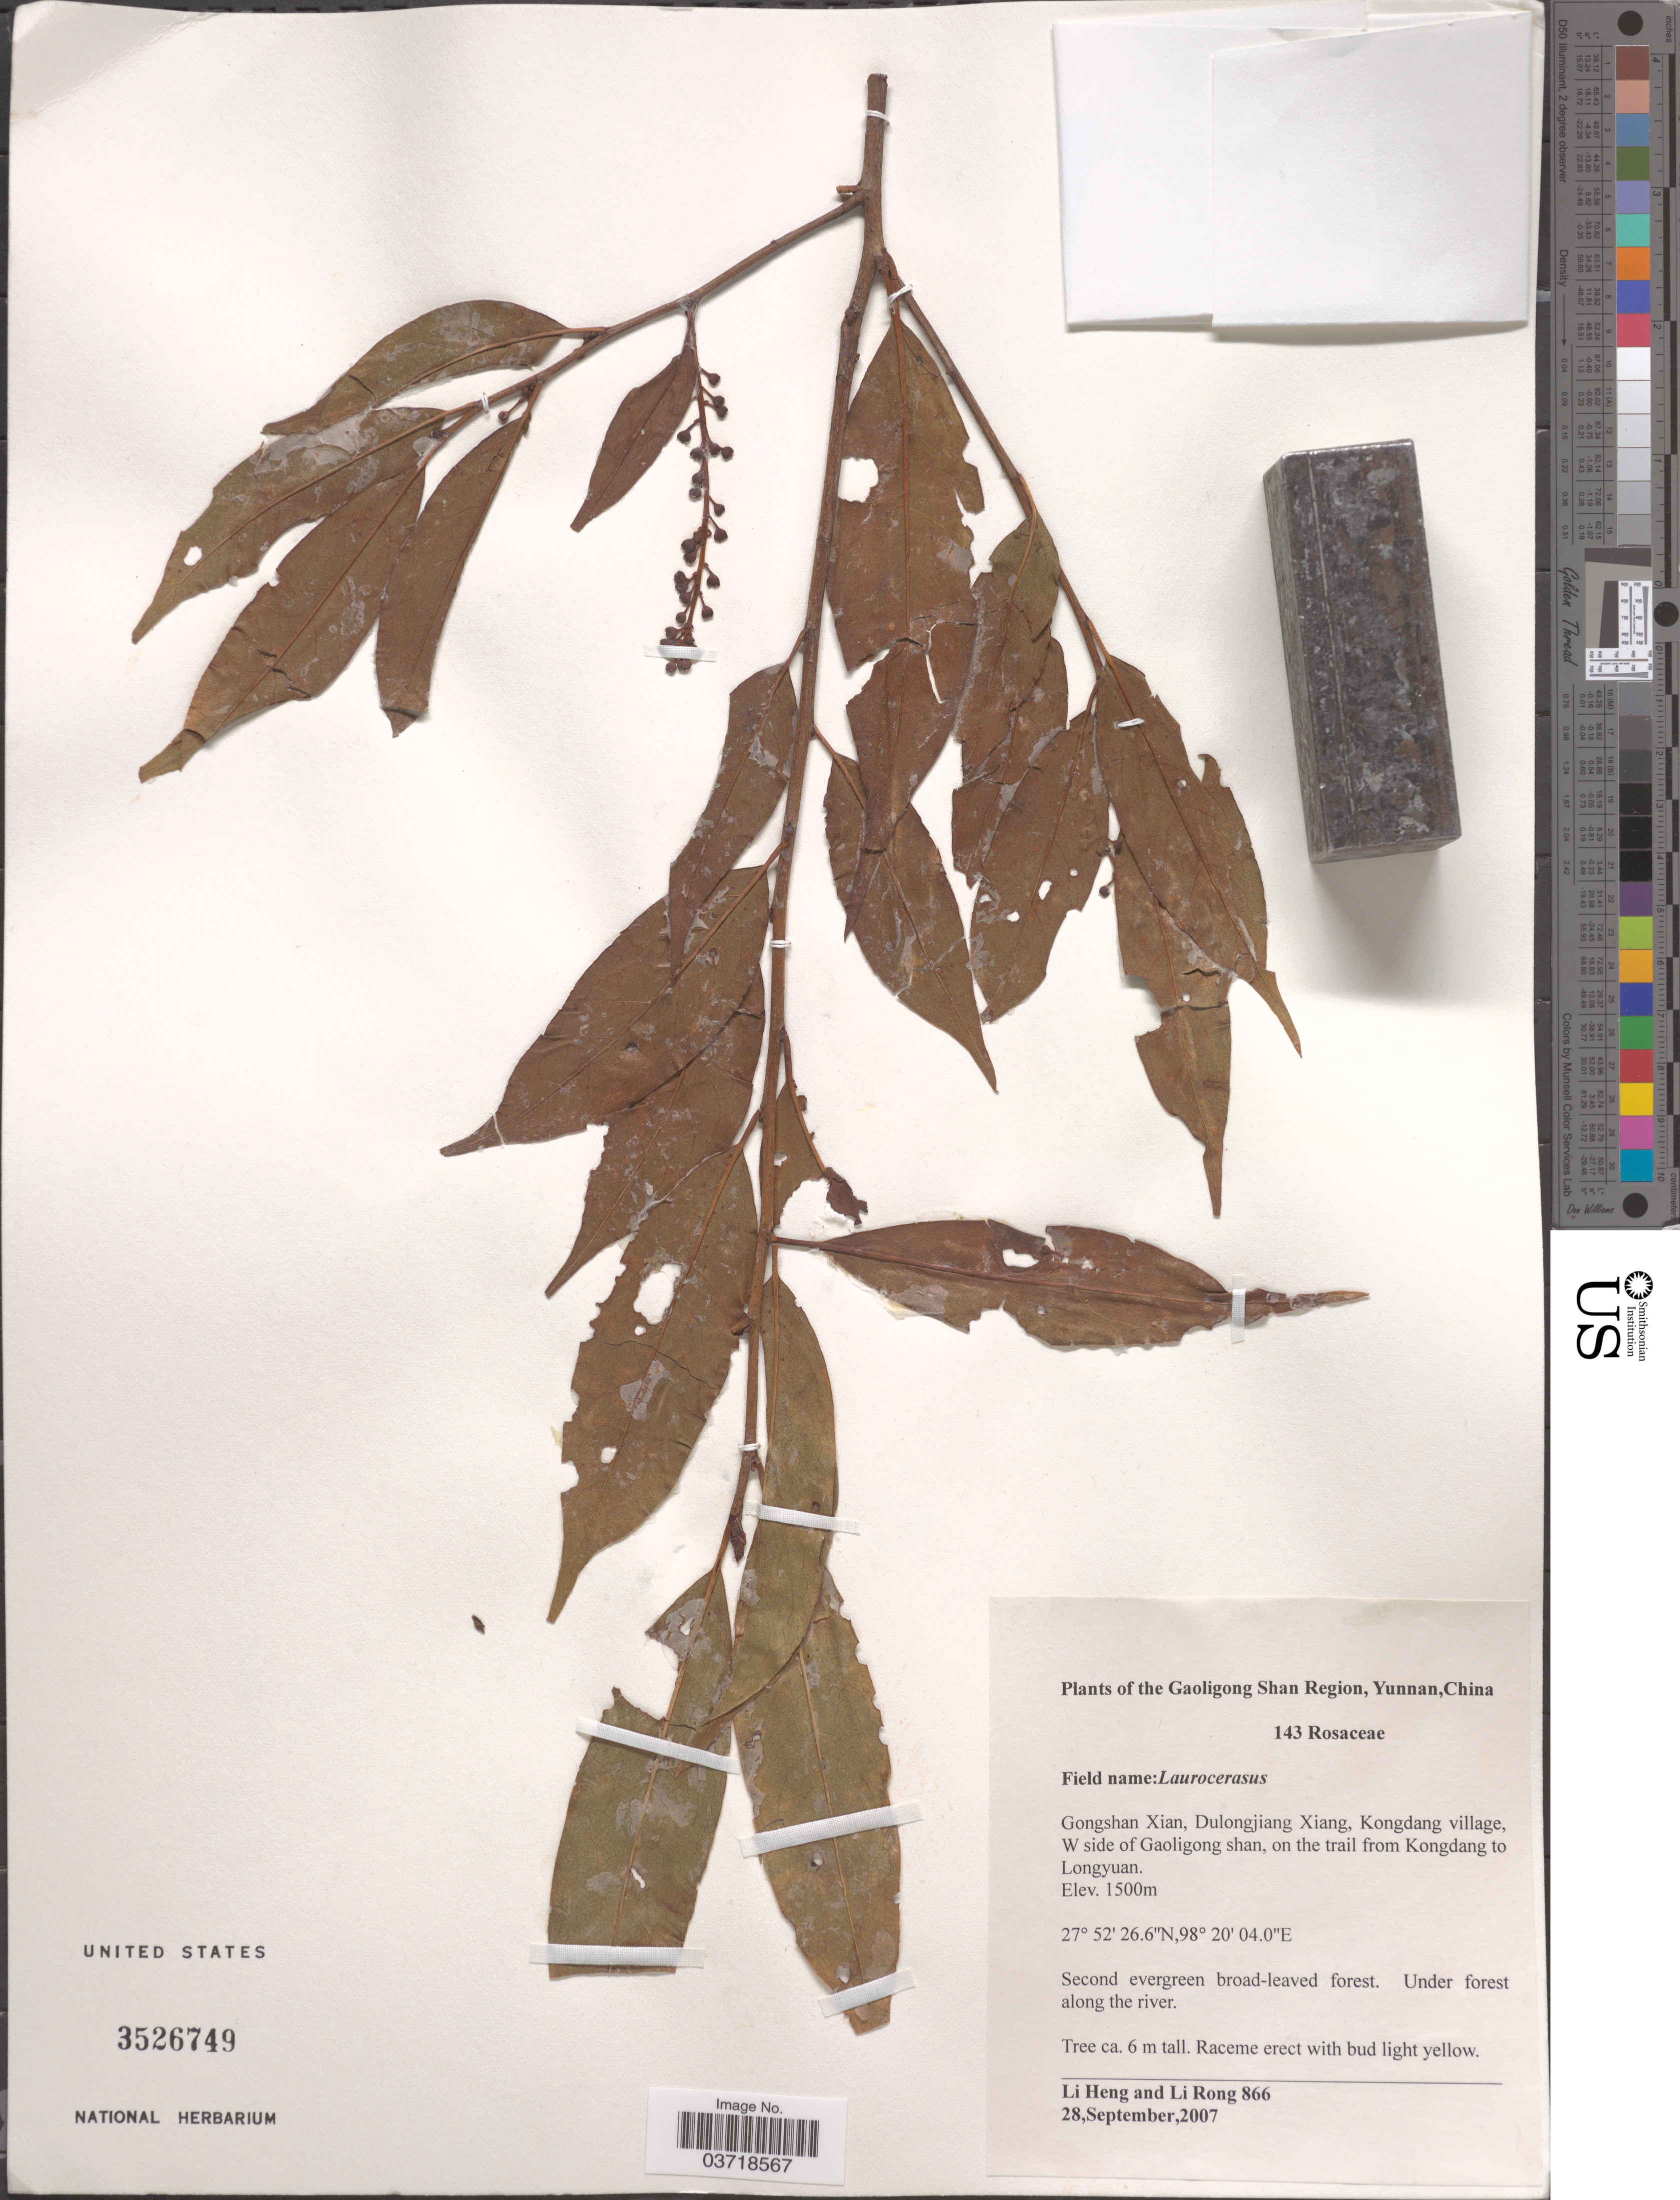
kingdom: Plantae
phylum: Tracheophyta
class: Magnoliopsida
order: Rosales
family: Rosaceae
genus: Prunus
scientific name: Prunus sp.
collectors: L. Heng & R. Li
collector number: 866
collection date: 2007-09-28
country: China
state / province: Yunnan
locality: The Gaoligong Shan Region. Gongshan Xian, Dulongjiang Xiang, Kongdang village, W side of Gaoligong shan, on the trail from Kongdang to Longyuan.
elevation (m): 1500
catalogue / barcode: US 3526749